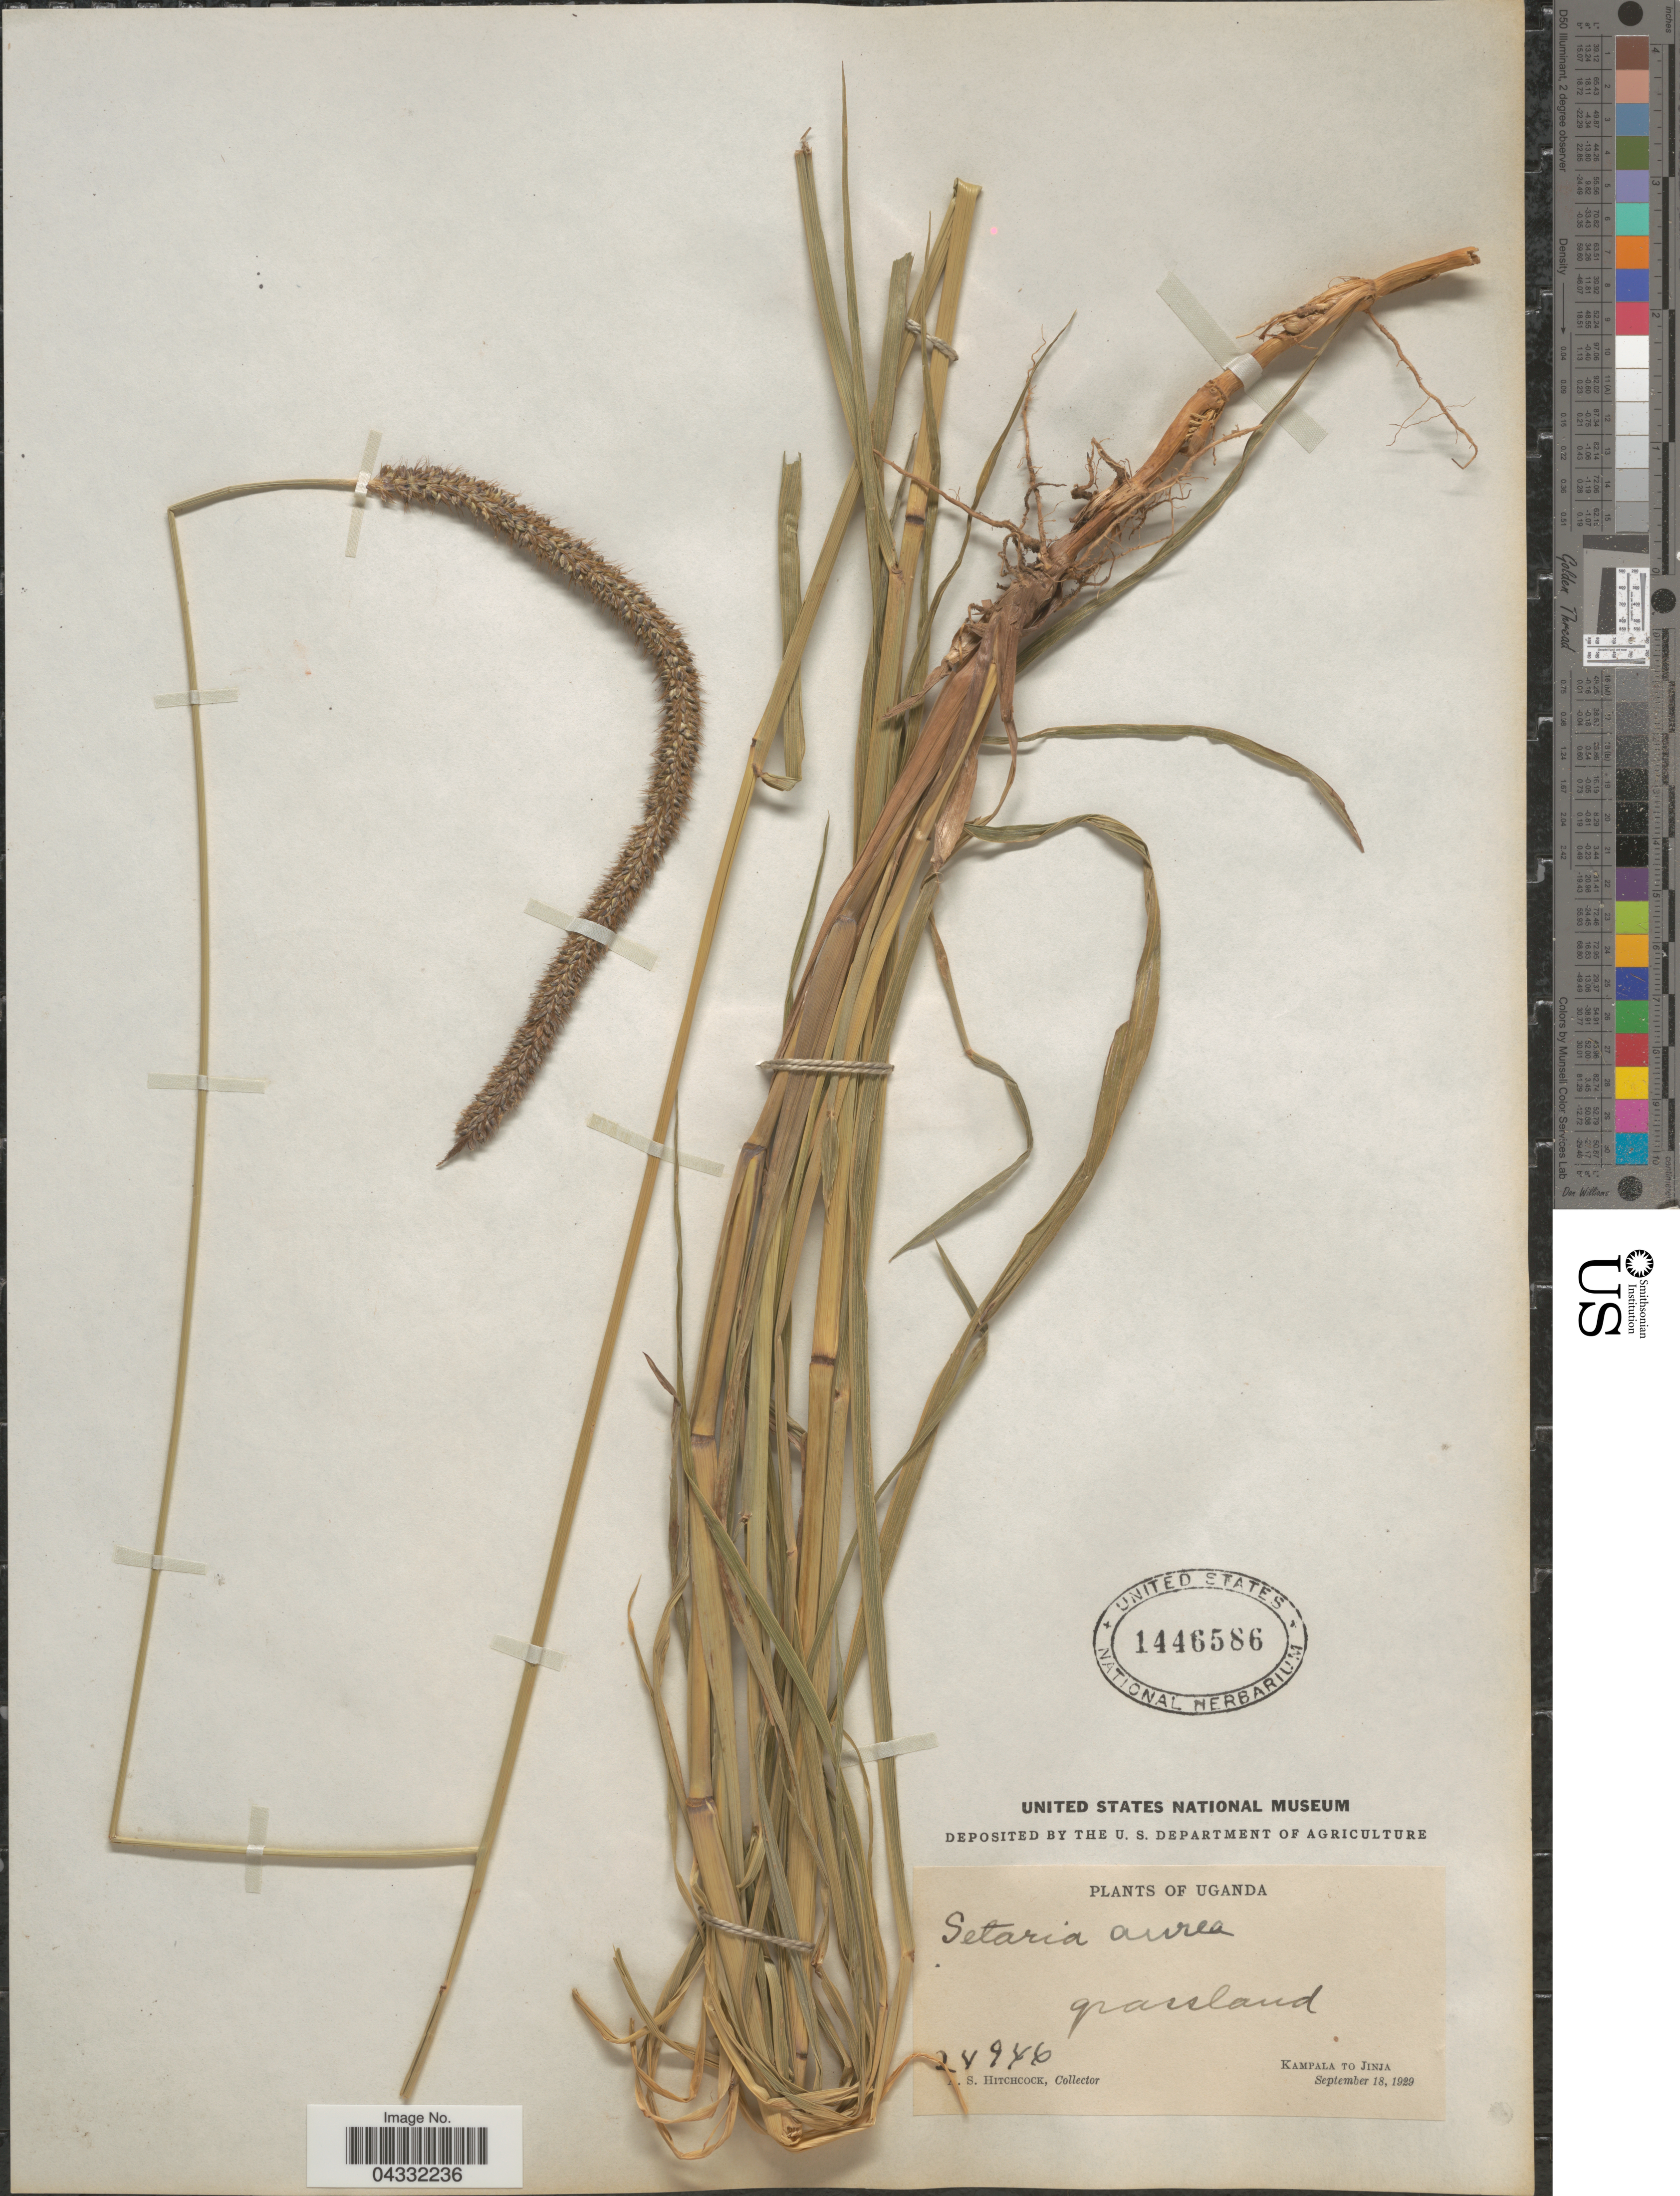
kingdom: Plantae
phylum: Tracheophyta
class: Liliopsida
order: Poales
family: Poaceae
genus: Setaria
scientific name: Setaria sp.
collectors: A. S. Hitchcock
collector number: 24946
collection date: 1929-09-18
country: Uganda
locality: Grassland. Kampala to Jinja.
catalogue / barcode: US 1446586